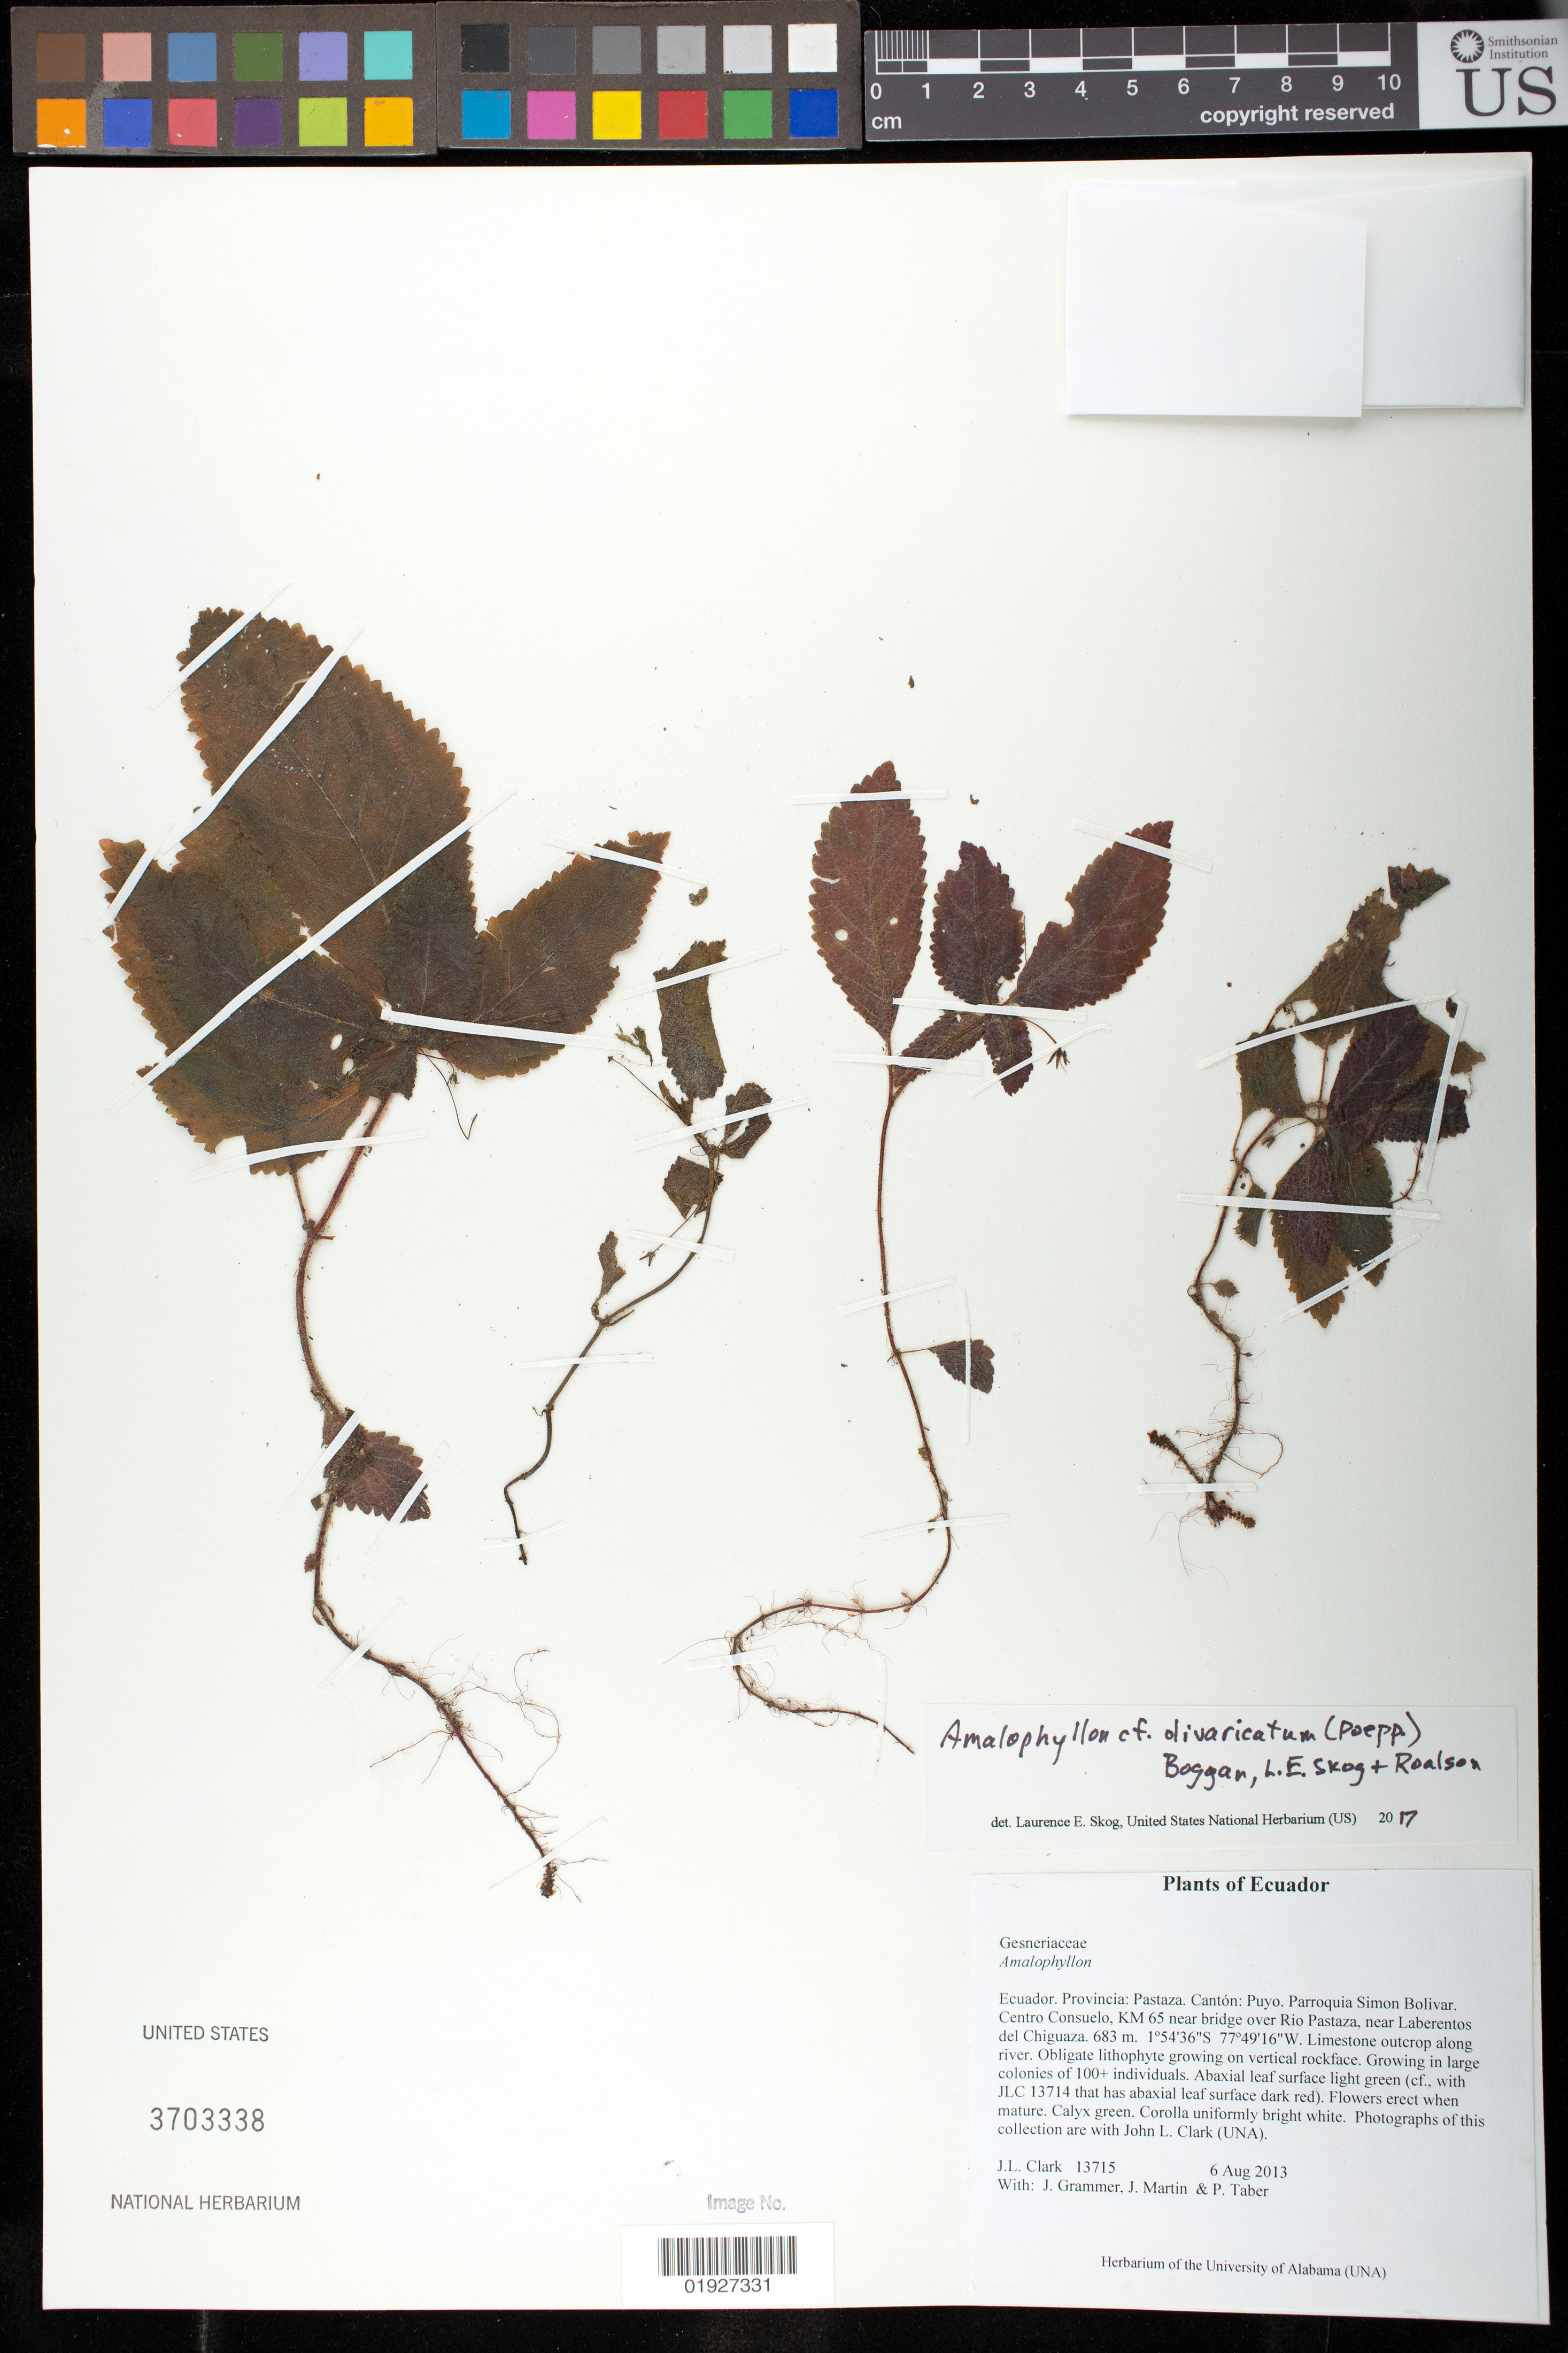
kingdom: Plantae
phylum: Tracheophyta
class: Magnoliopsida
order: Lamiales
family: Gesneriaceae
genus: Amalophyllon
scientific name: Amalophyllon divaricatum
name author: (Poepp.) Boggan et al.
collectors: J. L. Clark, J. Grammer, J. Martin & P. Taber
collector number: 13715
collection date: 2013-08-06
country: Ecuador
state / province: Pastaza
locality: Canton: Puyo. Parroquia Simon Bolivar. Centro Consuelo, KM 65 near bridge over Rio Pastaza, near Laberentos del Chiguaza.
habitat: Limestone outcrop along river.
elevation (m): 683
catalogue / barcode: US 3703338